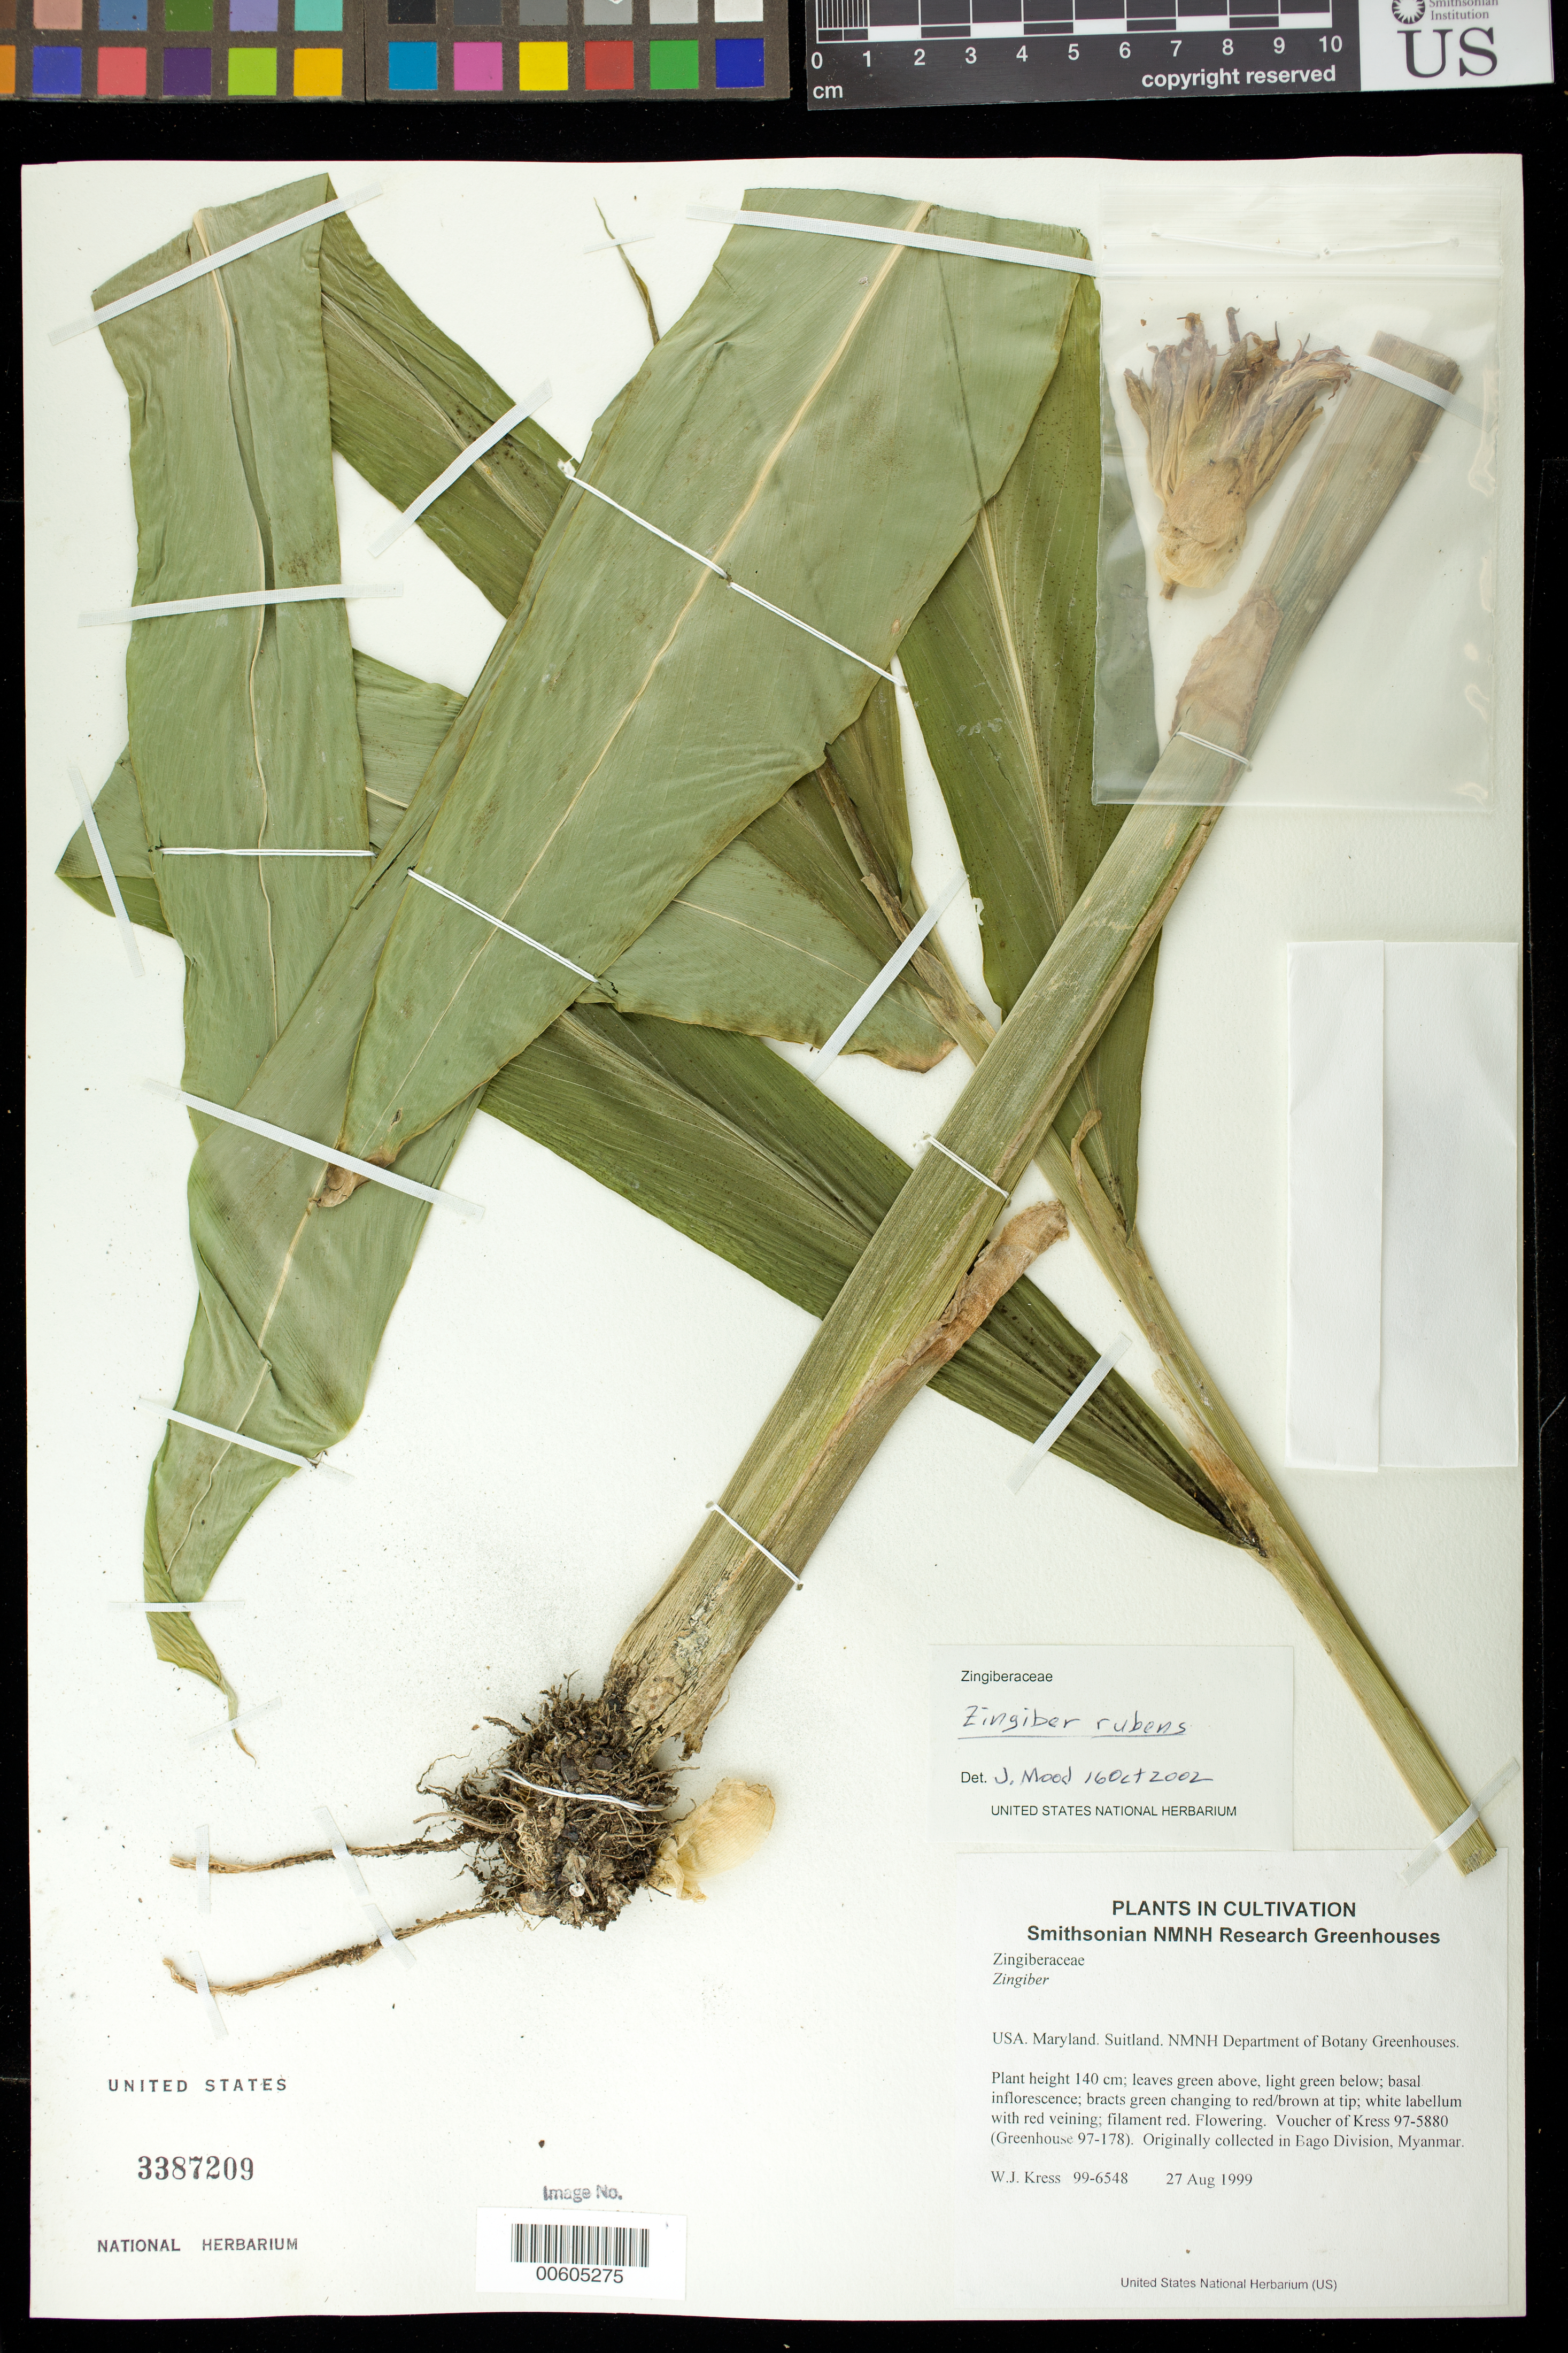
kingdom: Plantae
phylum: Tracheophyta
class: Liliopsida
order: Zingiberales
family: Zingiberaceae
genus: Zingiber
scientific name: Zingiber rubens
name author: Roxb.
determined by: Mood, J.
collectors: W. J. Kress & M. Bordelon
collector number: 99-6548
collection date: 1999-08-27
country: United States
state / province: Maryland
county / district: Prince George's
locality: NMNH Botany Research Greenhouses. Suitland.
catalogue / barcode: US 3387209